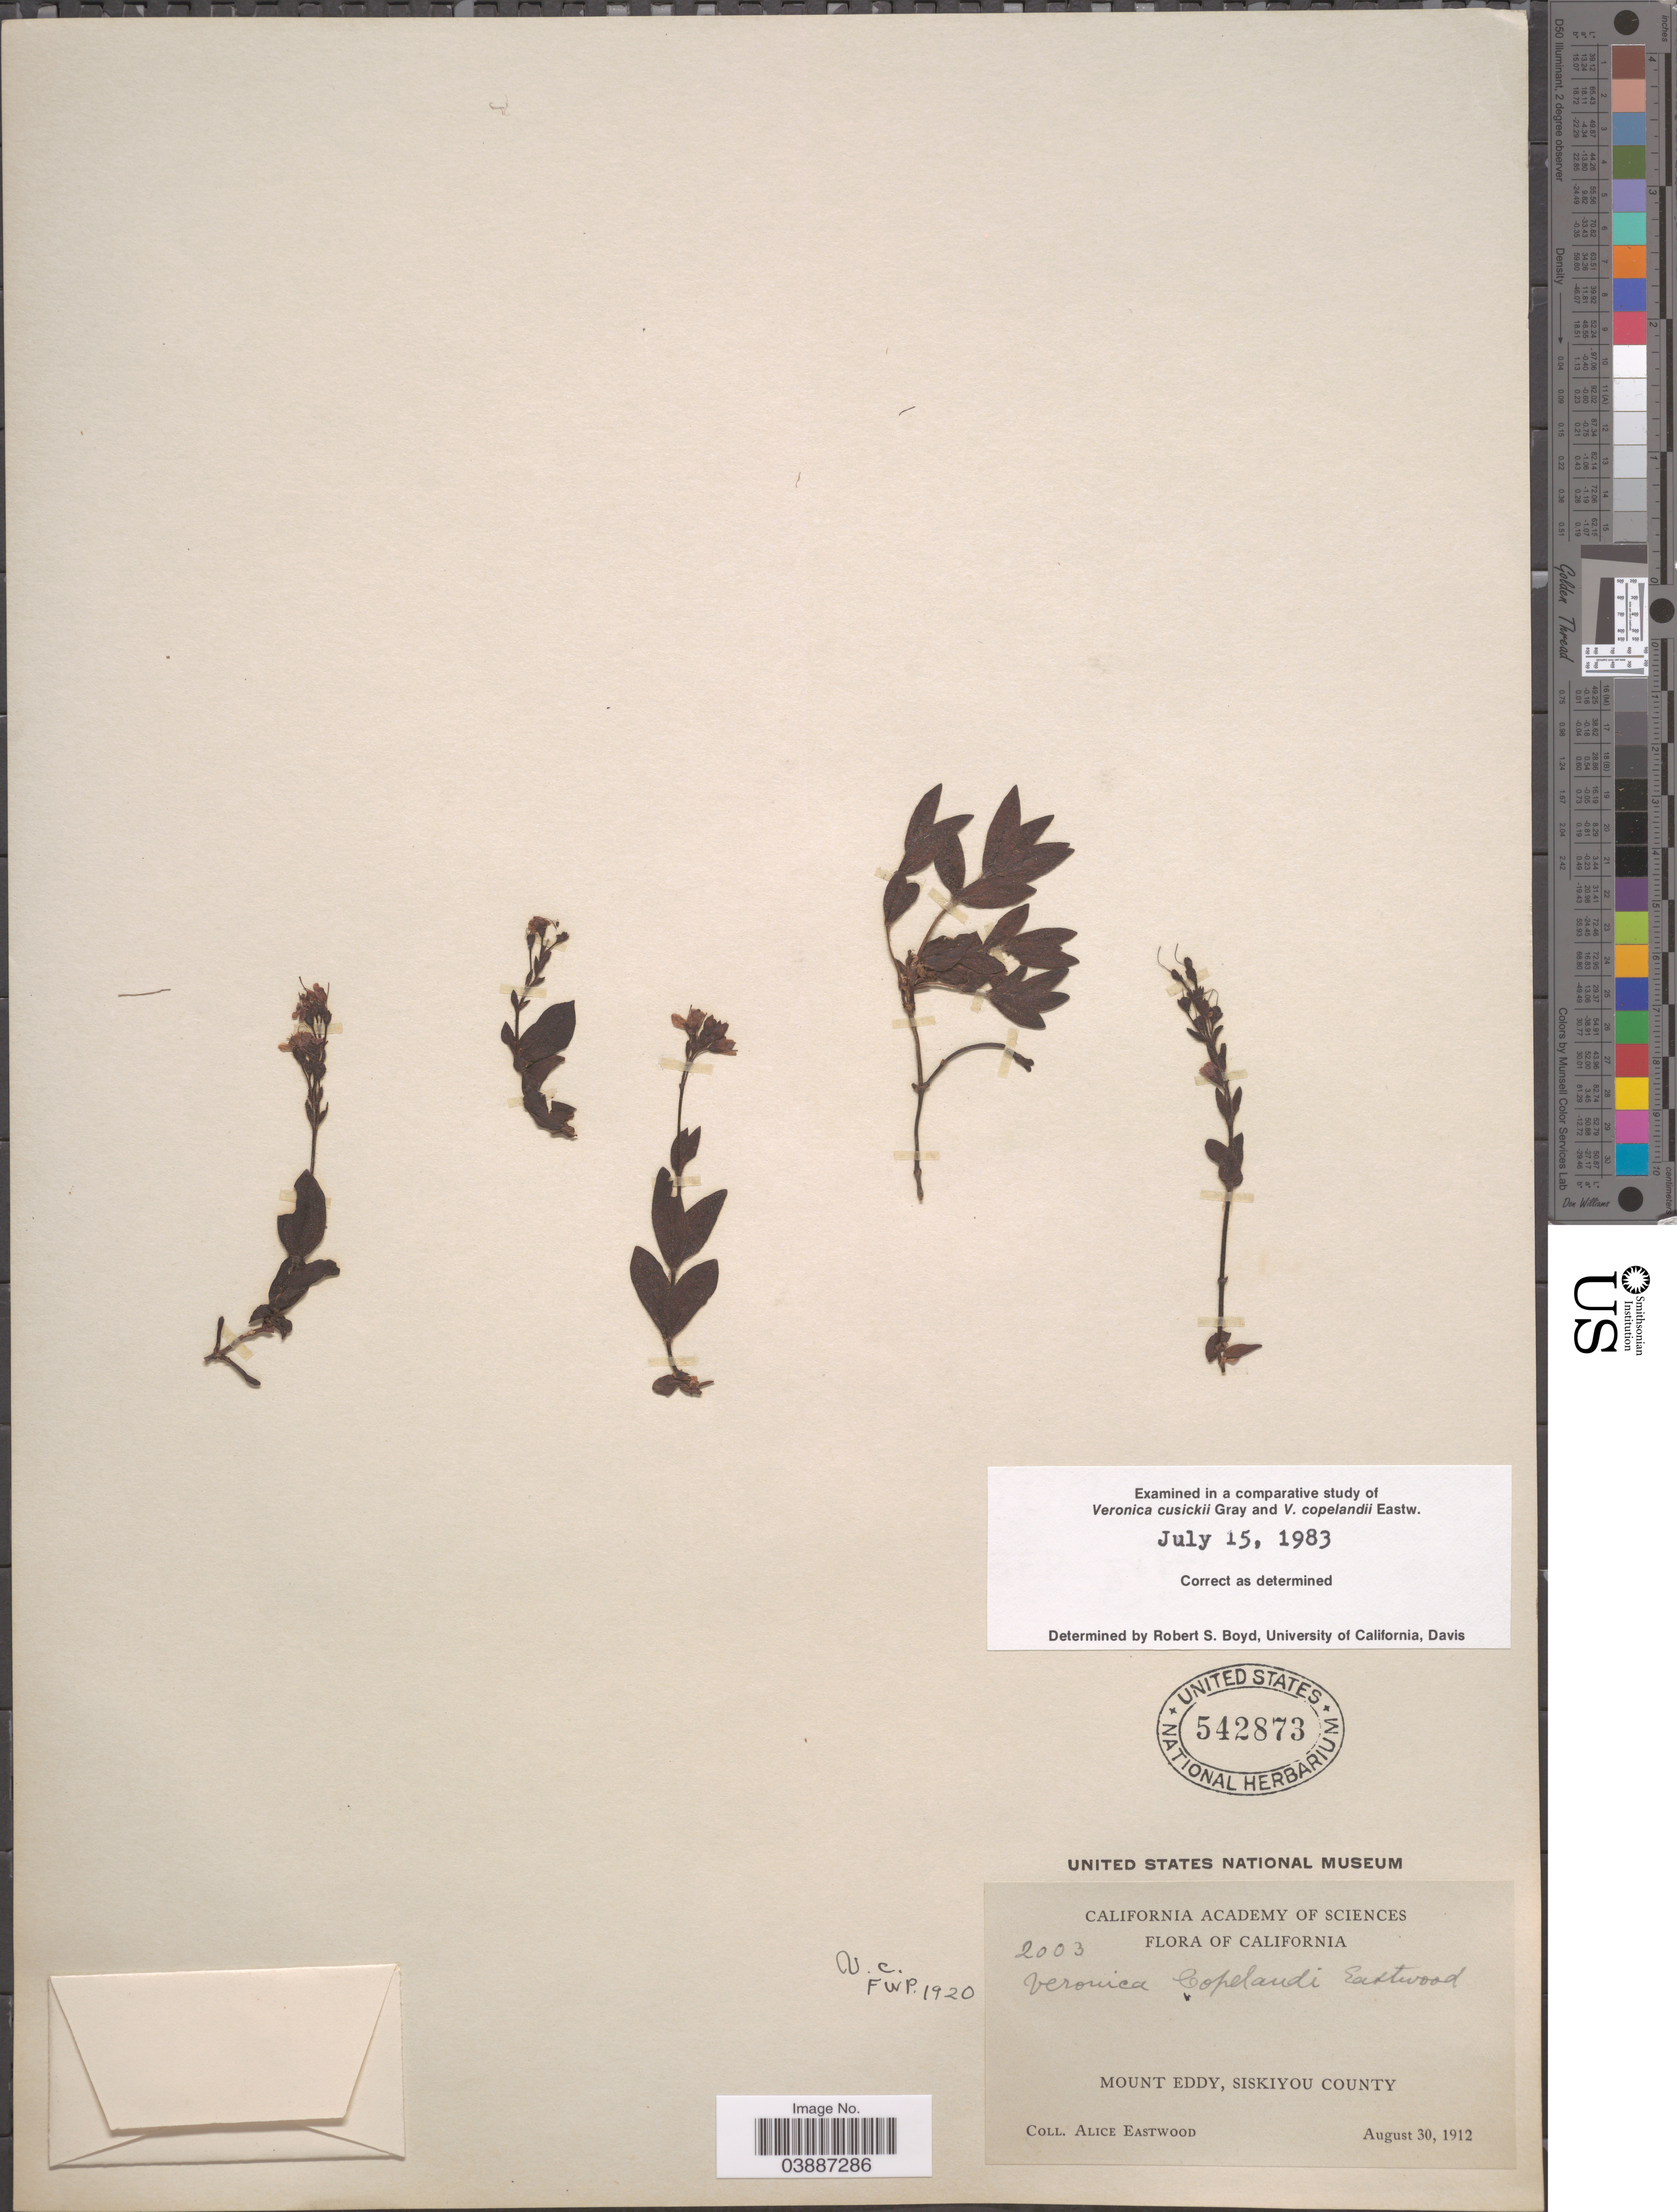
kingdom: Plantae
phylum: Tracheophyta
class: Magnoliopsida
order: Lamiales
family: Plantaginaceae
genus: Veronica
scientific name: Veronica copelandii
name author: Eastw.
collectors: A. Eastwood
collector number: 2003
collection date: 1912-08-30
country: United States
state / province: California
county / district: Siskiyou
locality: Mount Eddy, Siskiyou County.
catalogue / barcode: US 542873